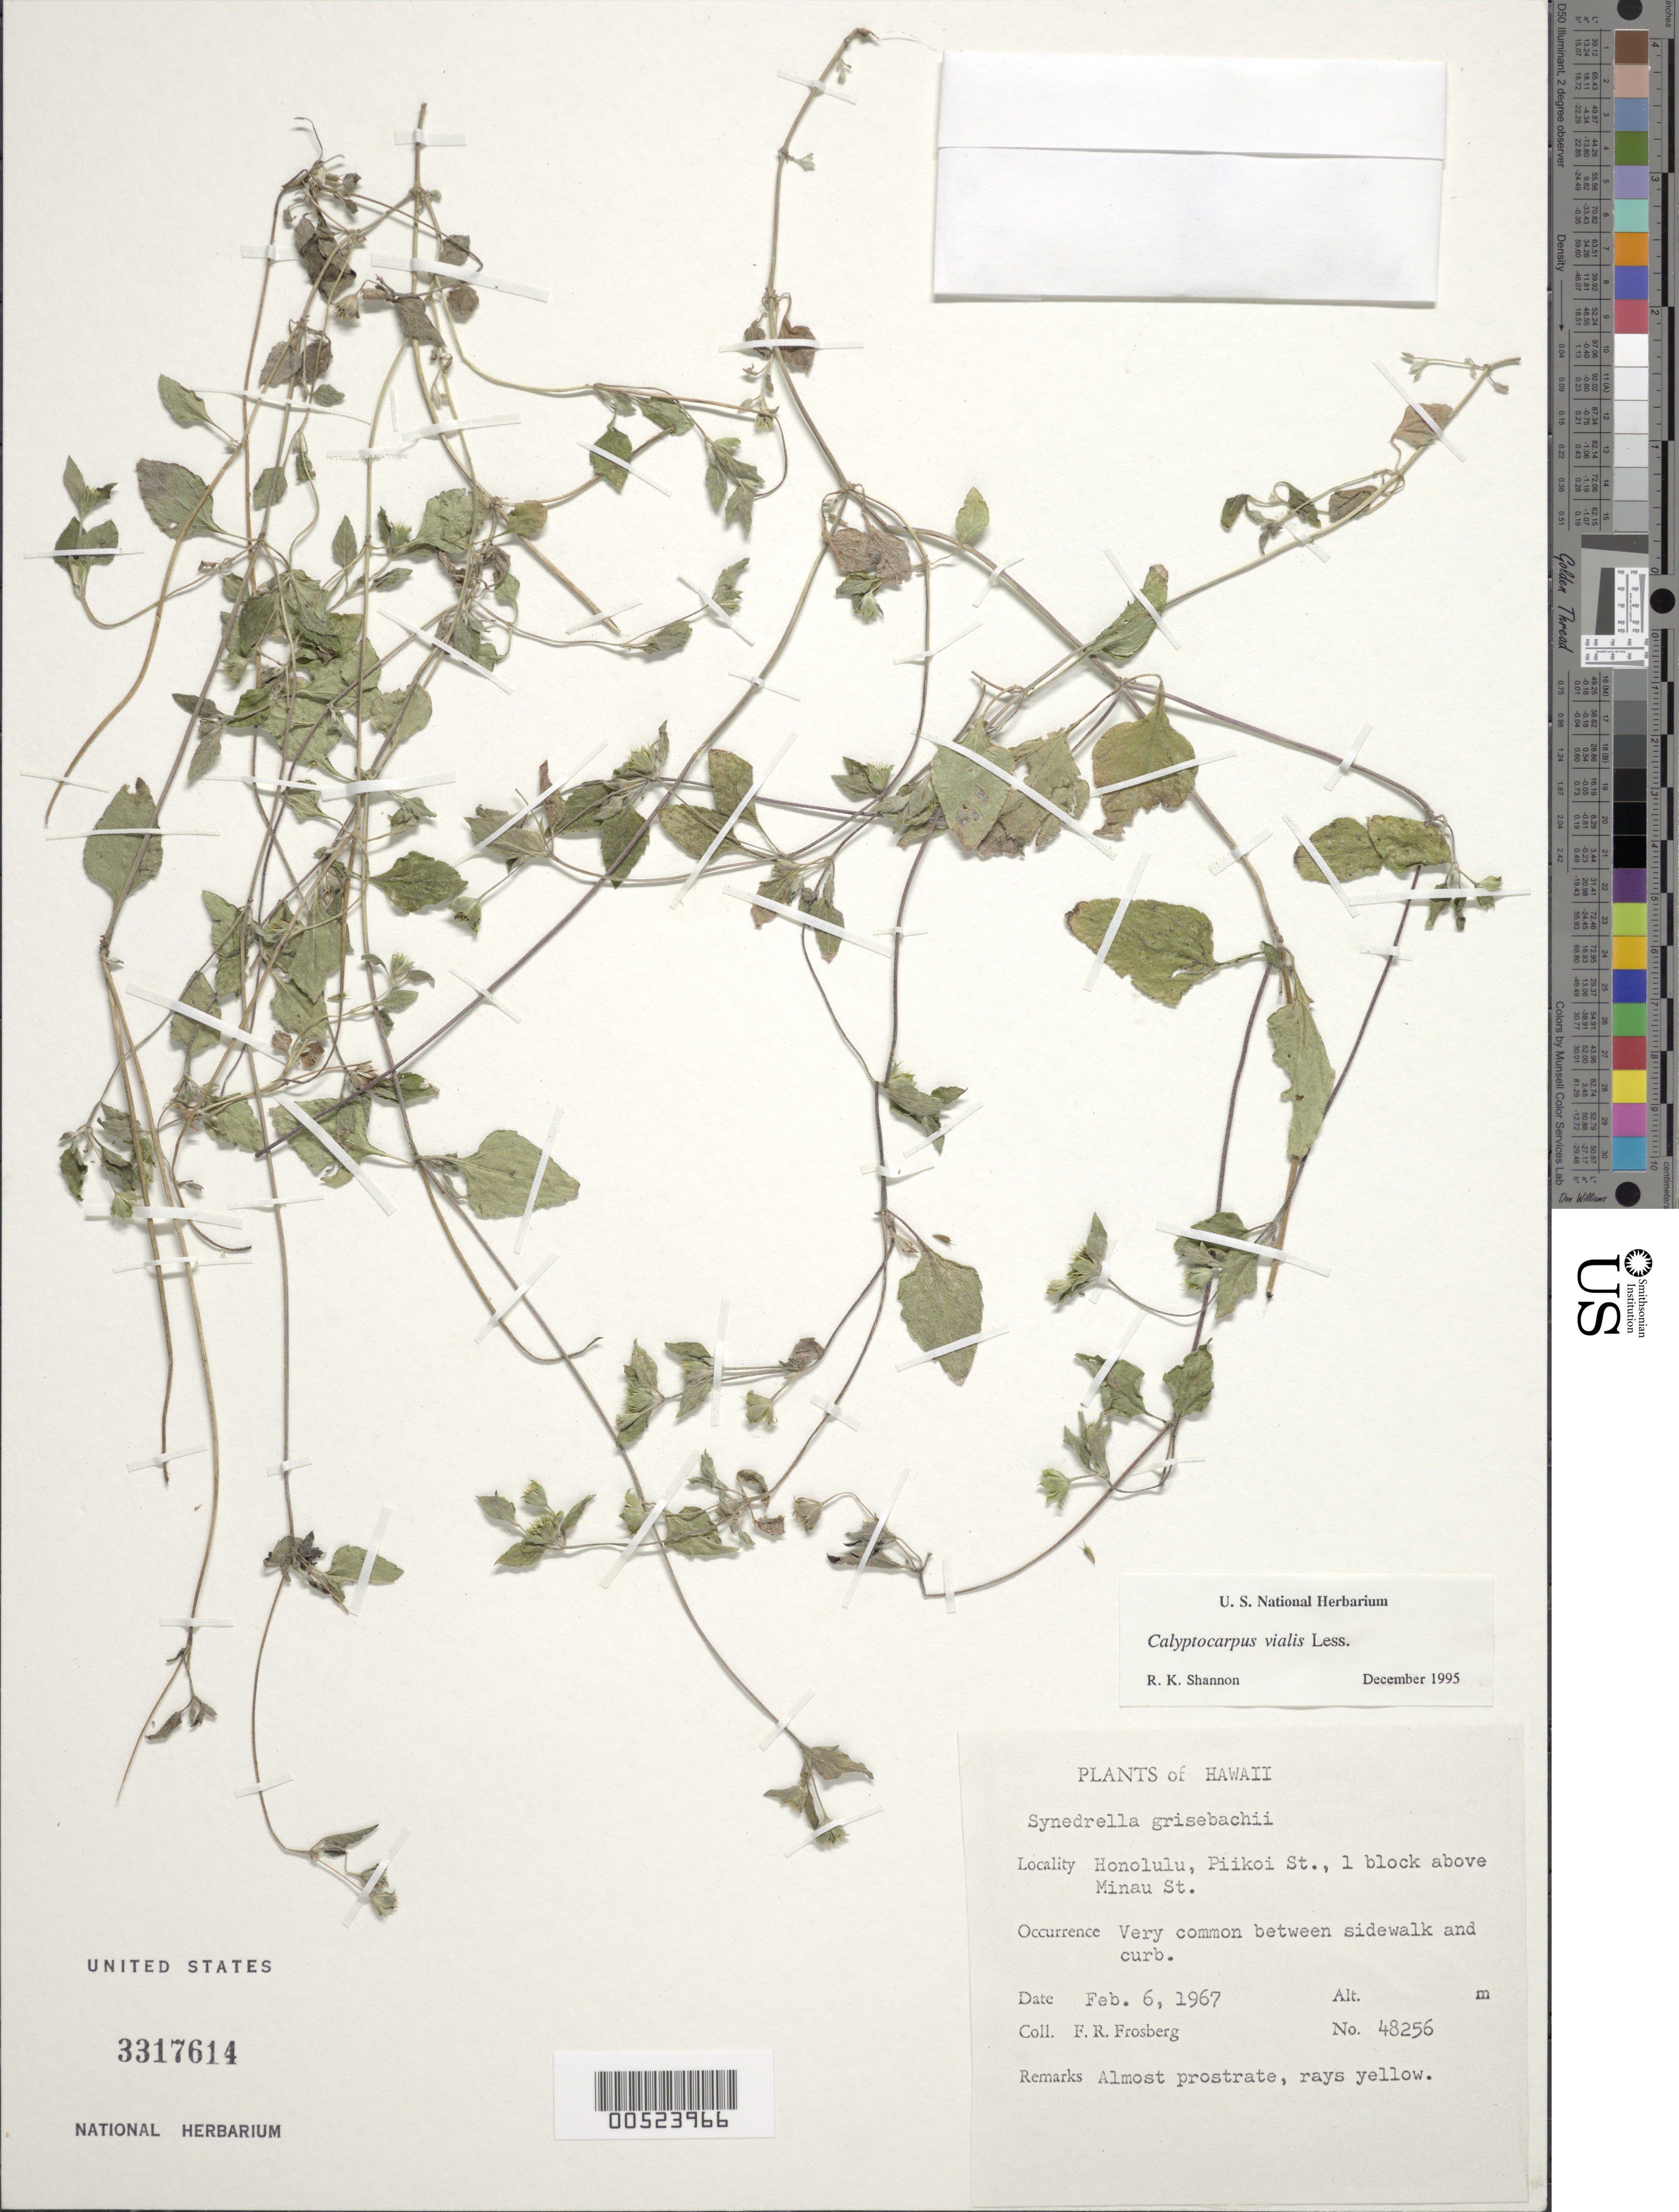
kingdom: Plantae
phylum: Tracheophyta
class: Magnoliopsida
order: Asterales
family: Asteraceae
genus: Calyptocarpus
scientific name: Calyptocarpus vialis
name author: Less.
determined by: Shannon, R. K., (UNITED STATES)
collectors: F. R. Fosberg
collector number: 48256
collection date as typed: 6 Feb 1967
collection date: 1967-02-06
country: United States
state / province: Hawaii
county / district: Honolulu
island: Oahu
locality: Honolulu, Piikoi Street, 1 block above Minau Street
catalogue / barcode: US 3317614